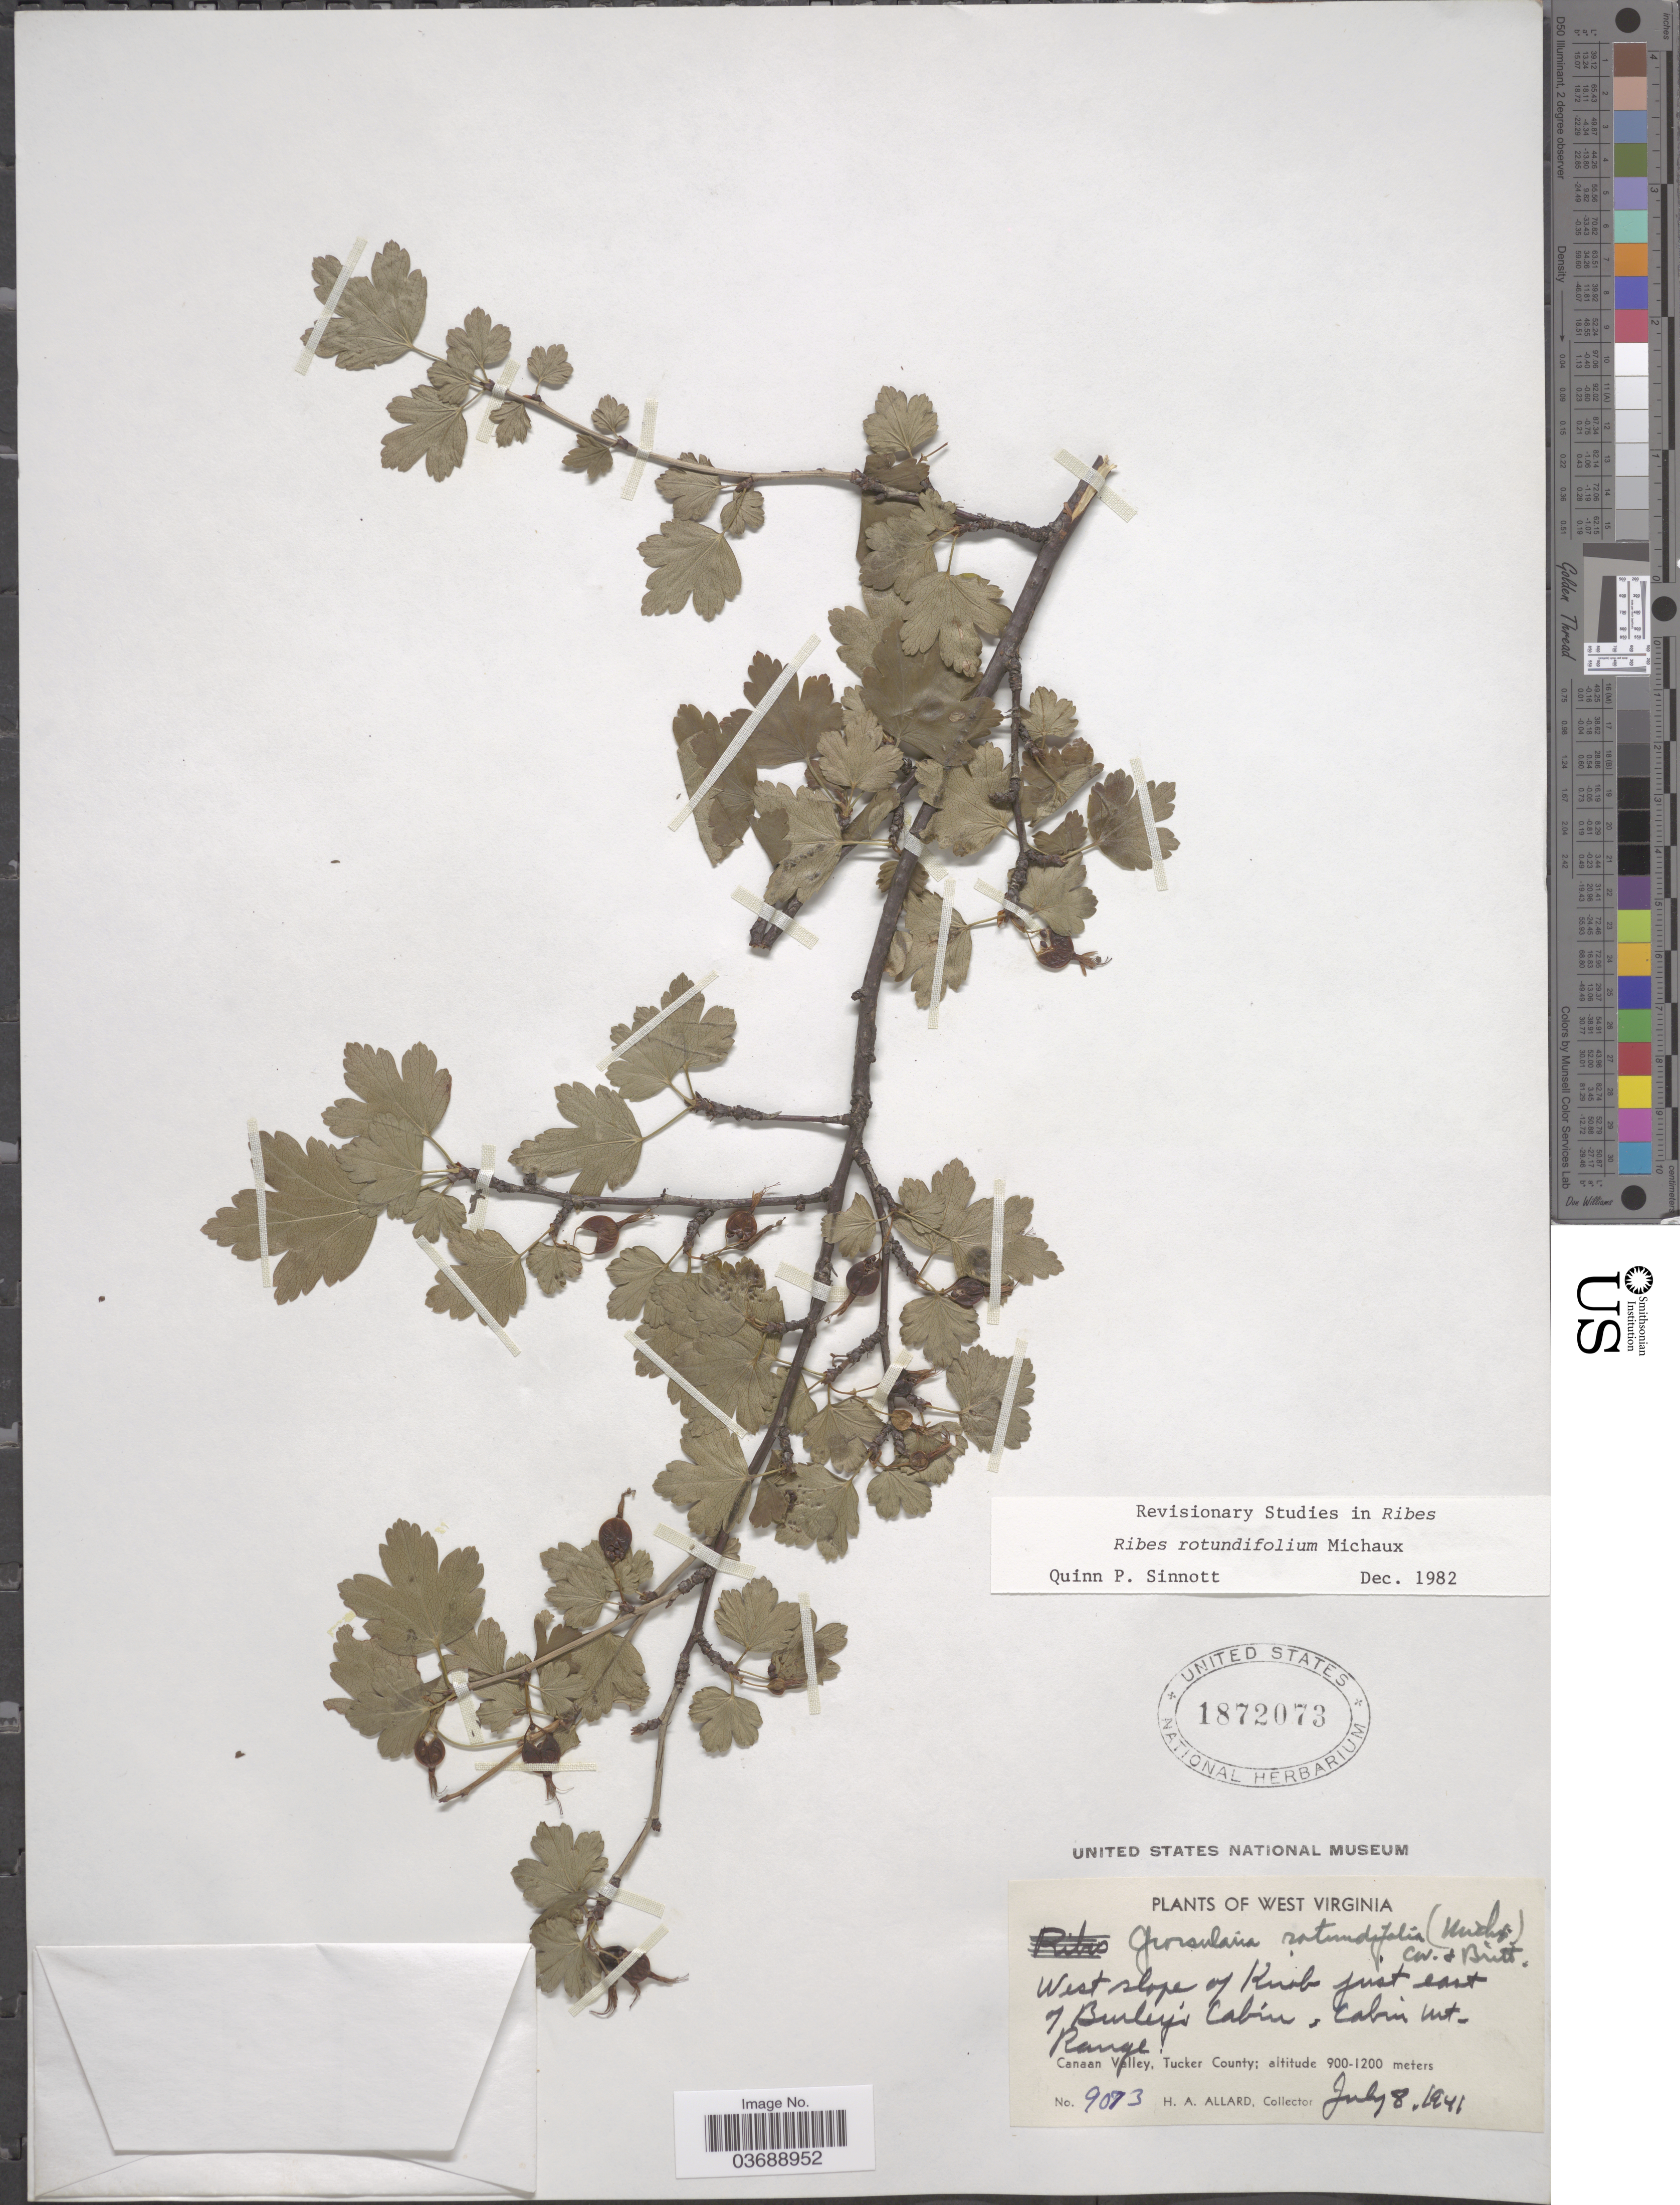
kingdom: Plantae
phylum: Tracheophyta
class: Magnoliopsida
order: Saxifragales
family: Grossulariaceae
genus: Ribes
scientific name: Ribes rotundifolium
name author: Michx.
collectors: H. A. Allard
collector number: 9073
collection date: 1941-07-08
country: United States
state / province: West Virginia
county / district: Tucker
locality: West slope of Knob just east of Burley's Cabin, Cabin Mt. Range. Canaan Valley, Tucker County.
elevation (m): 900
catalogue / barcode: US 1872073